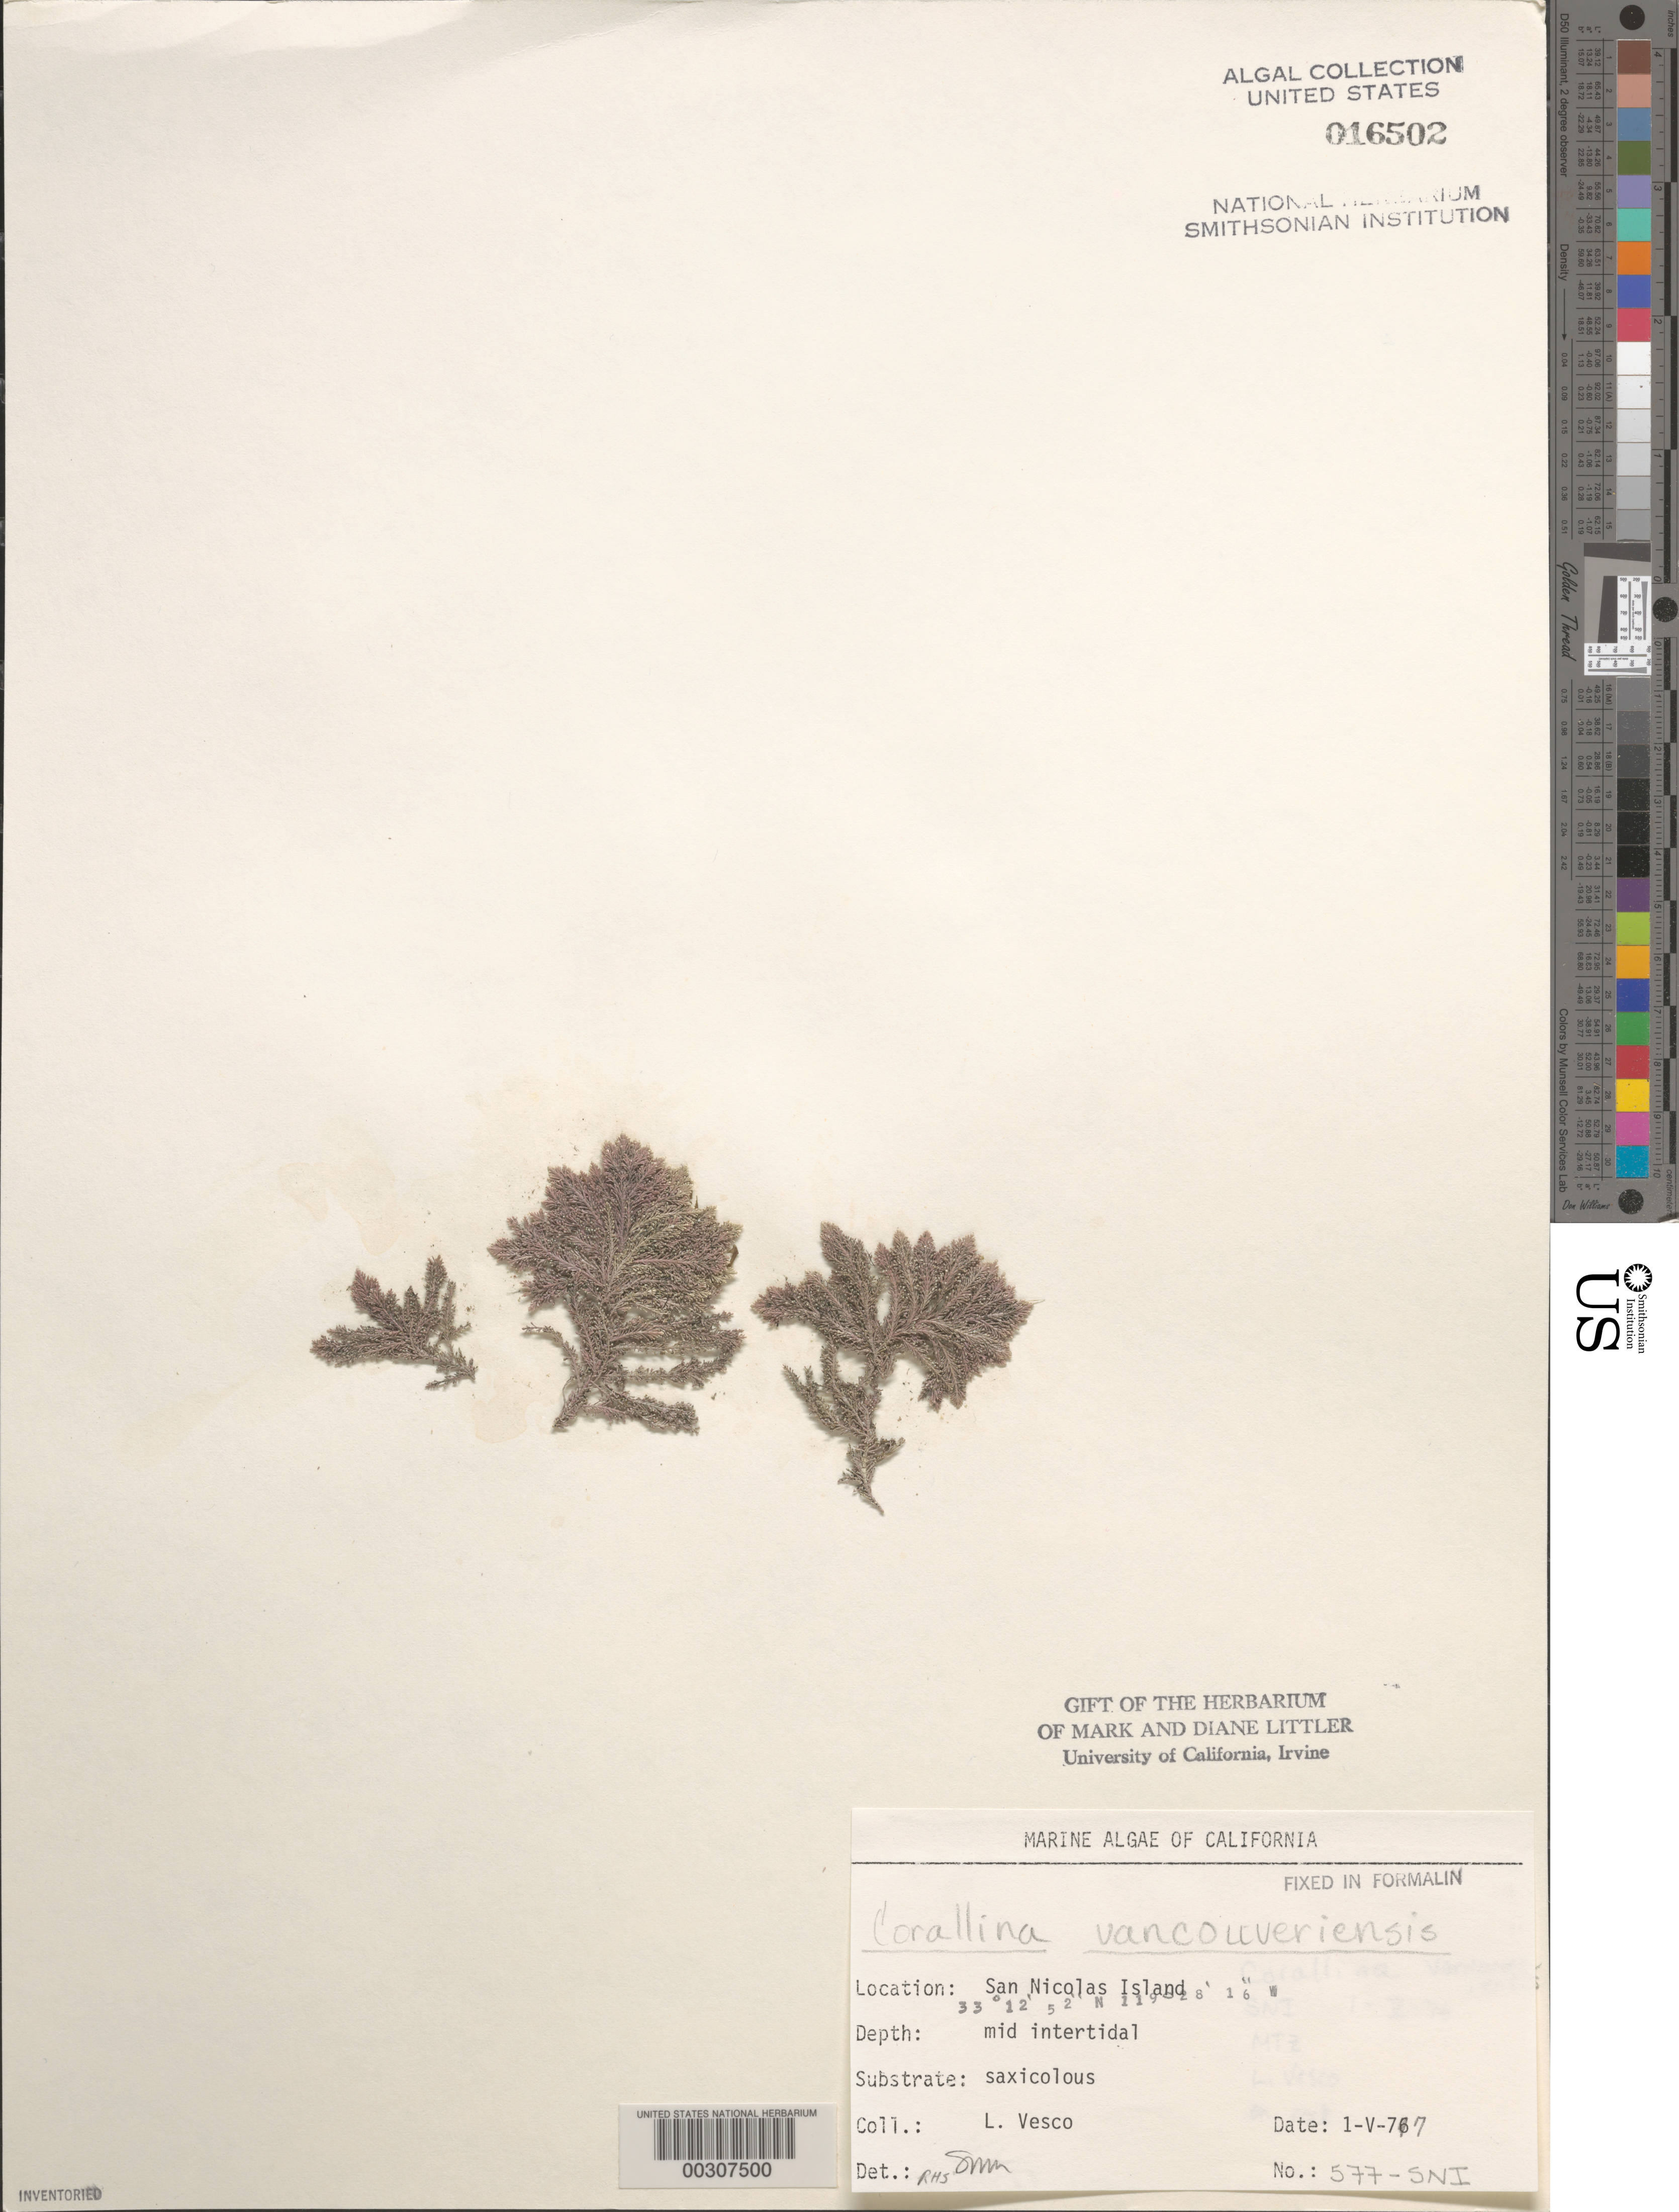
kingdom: Plantae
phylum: Rhodophyta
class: Florideophyceae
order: Corallinales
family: Corallinaceae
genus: Corallina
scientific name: Corallina vancouveriensis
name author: Yendo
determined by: Sims, Robert H.; Murray, S. N.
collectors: L. Vesco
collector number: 577-sni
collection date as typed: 01 May 1977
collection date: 1977-05-01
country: United States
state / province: California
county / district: Ventura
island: San Nicolas Island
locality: Dutch Harbor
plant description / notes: BLM-SOCALBIGHT Rocky Intertidal Survey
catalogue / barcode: US 16502